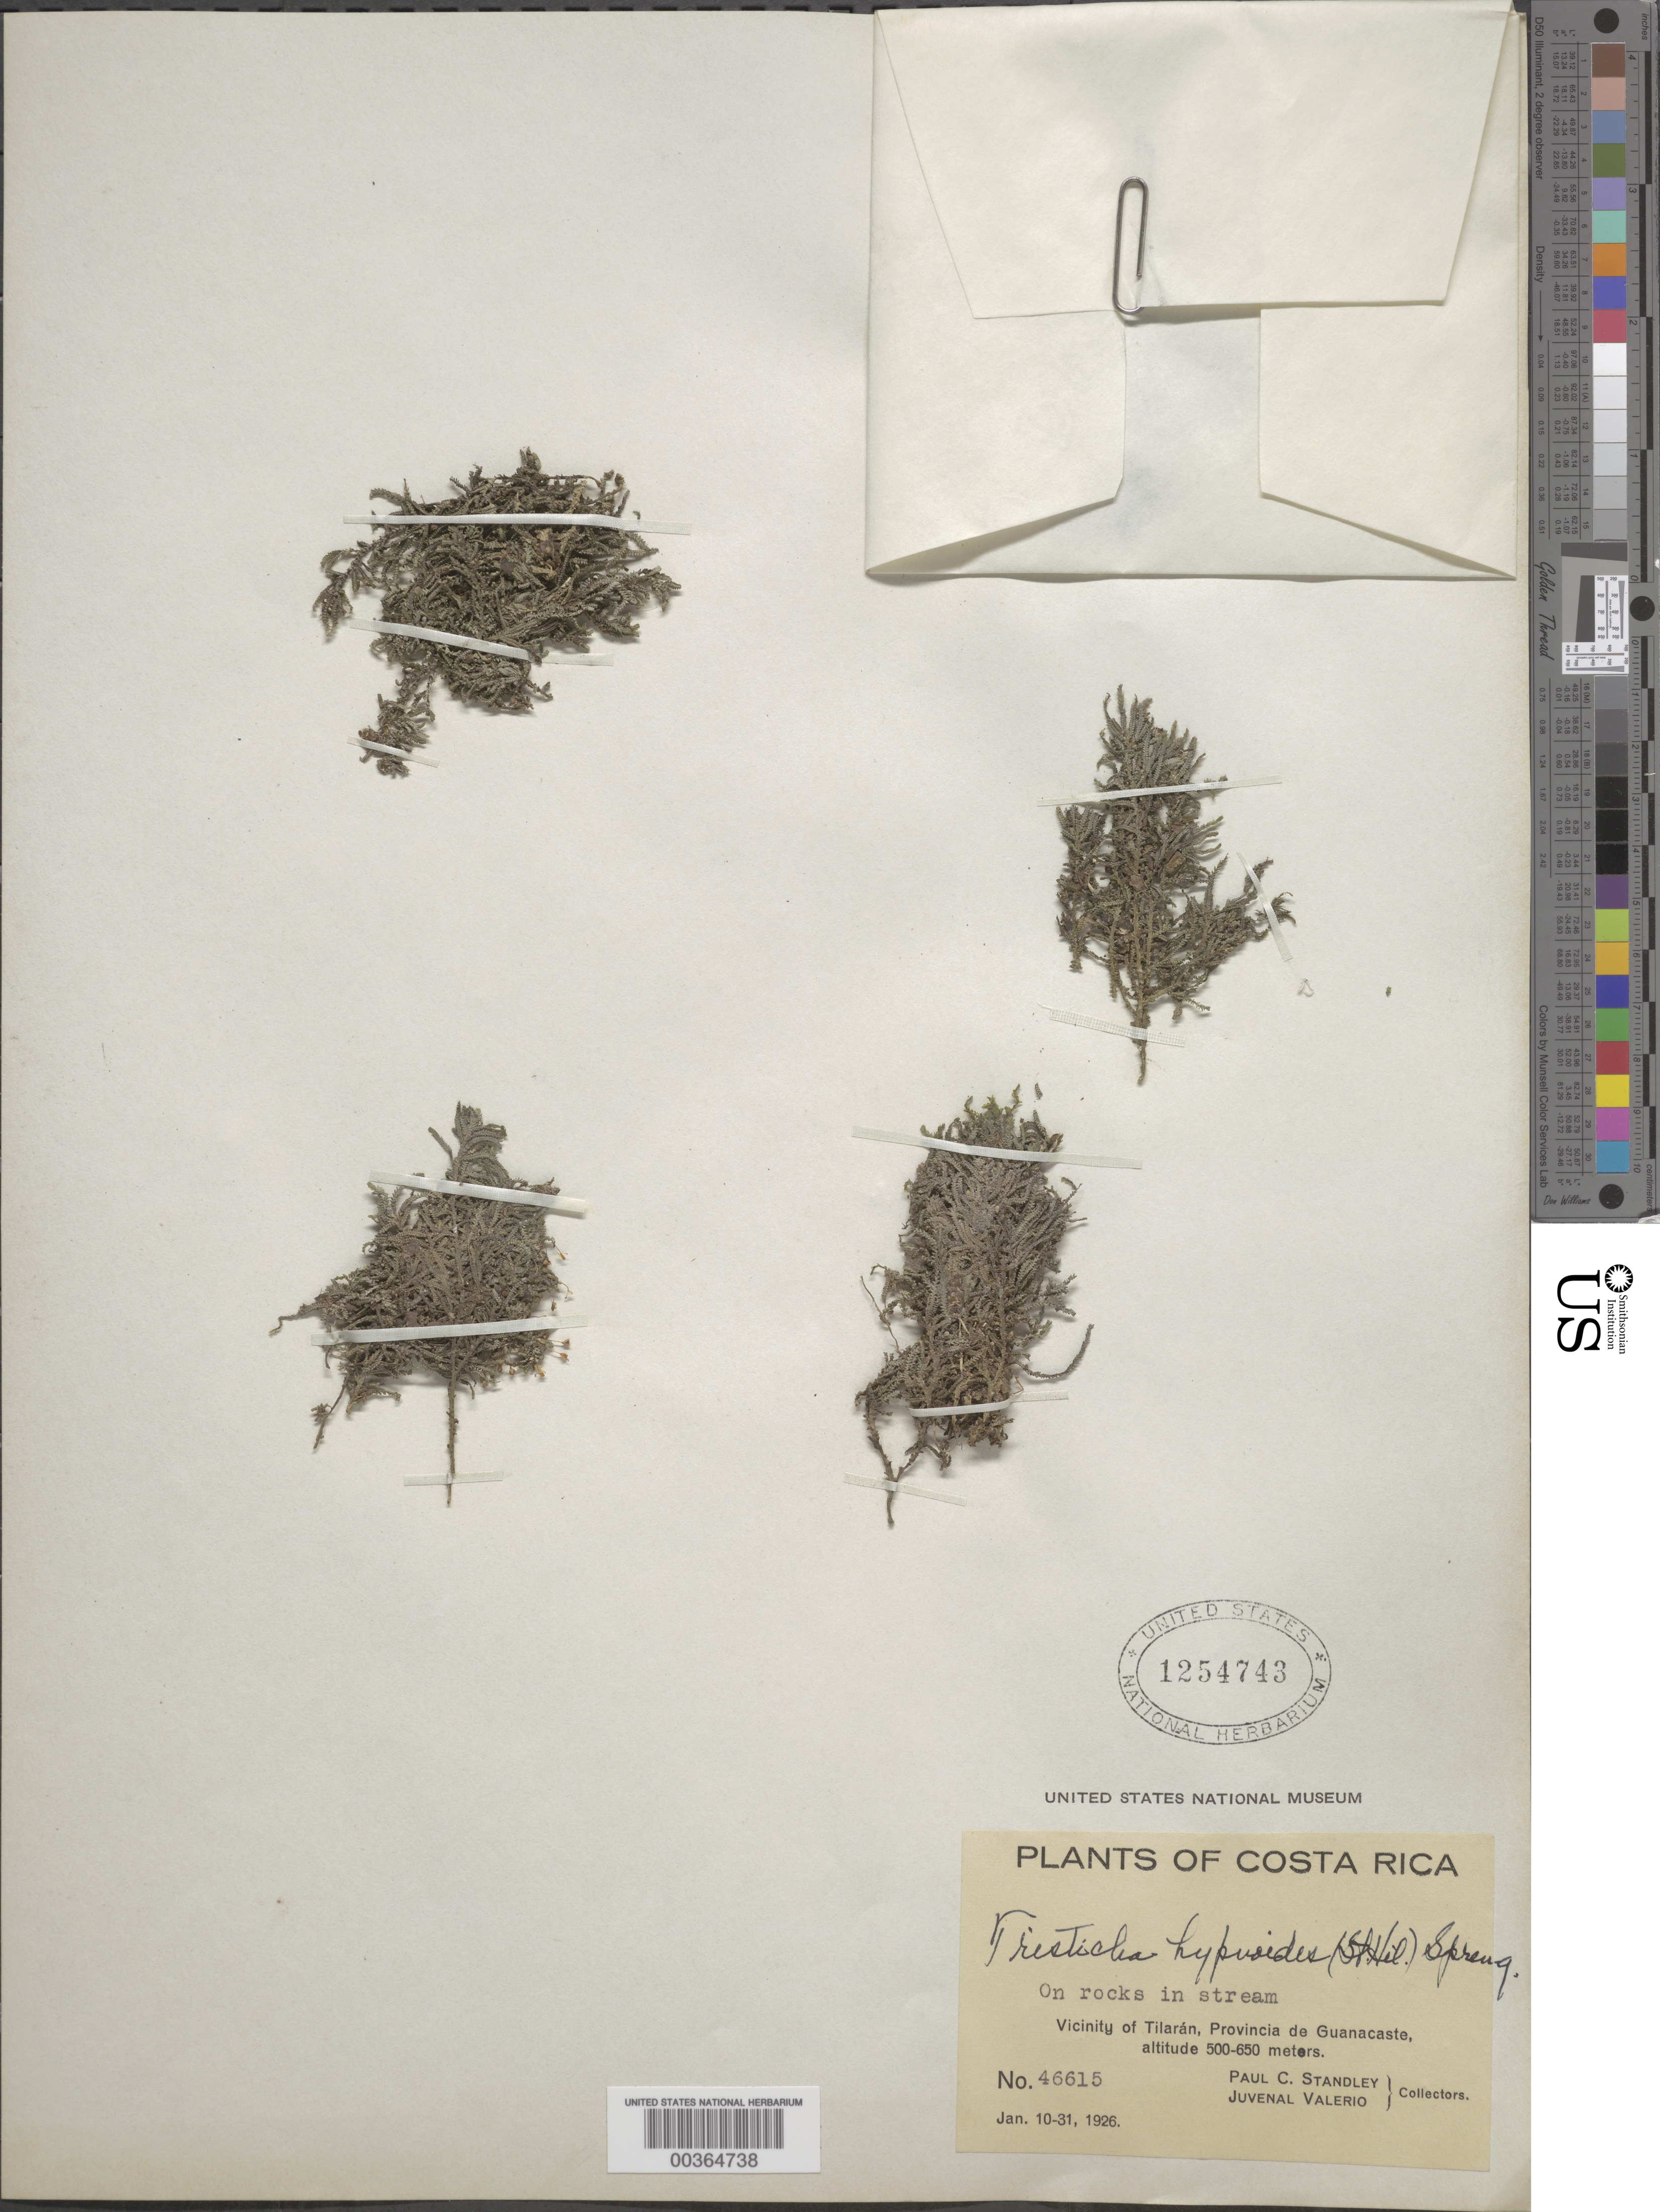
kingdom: Plantae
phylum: Tracheophyta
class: Magnoliopsida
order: Malpighiales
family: Podostemaceae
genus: Tristicha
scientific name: Tristicha trifaria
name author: (Willd.) Spreng.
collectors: P. C. Standley & J. Valerio R.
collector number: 46615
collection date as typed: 10 Jan 1926 to 31 Jan 1926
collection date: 1926-01-10/1926-01-31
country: Costa Rica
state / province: Guanacaste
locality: Vicinity of Tilaran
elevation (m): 500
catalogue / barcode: US 1254743